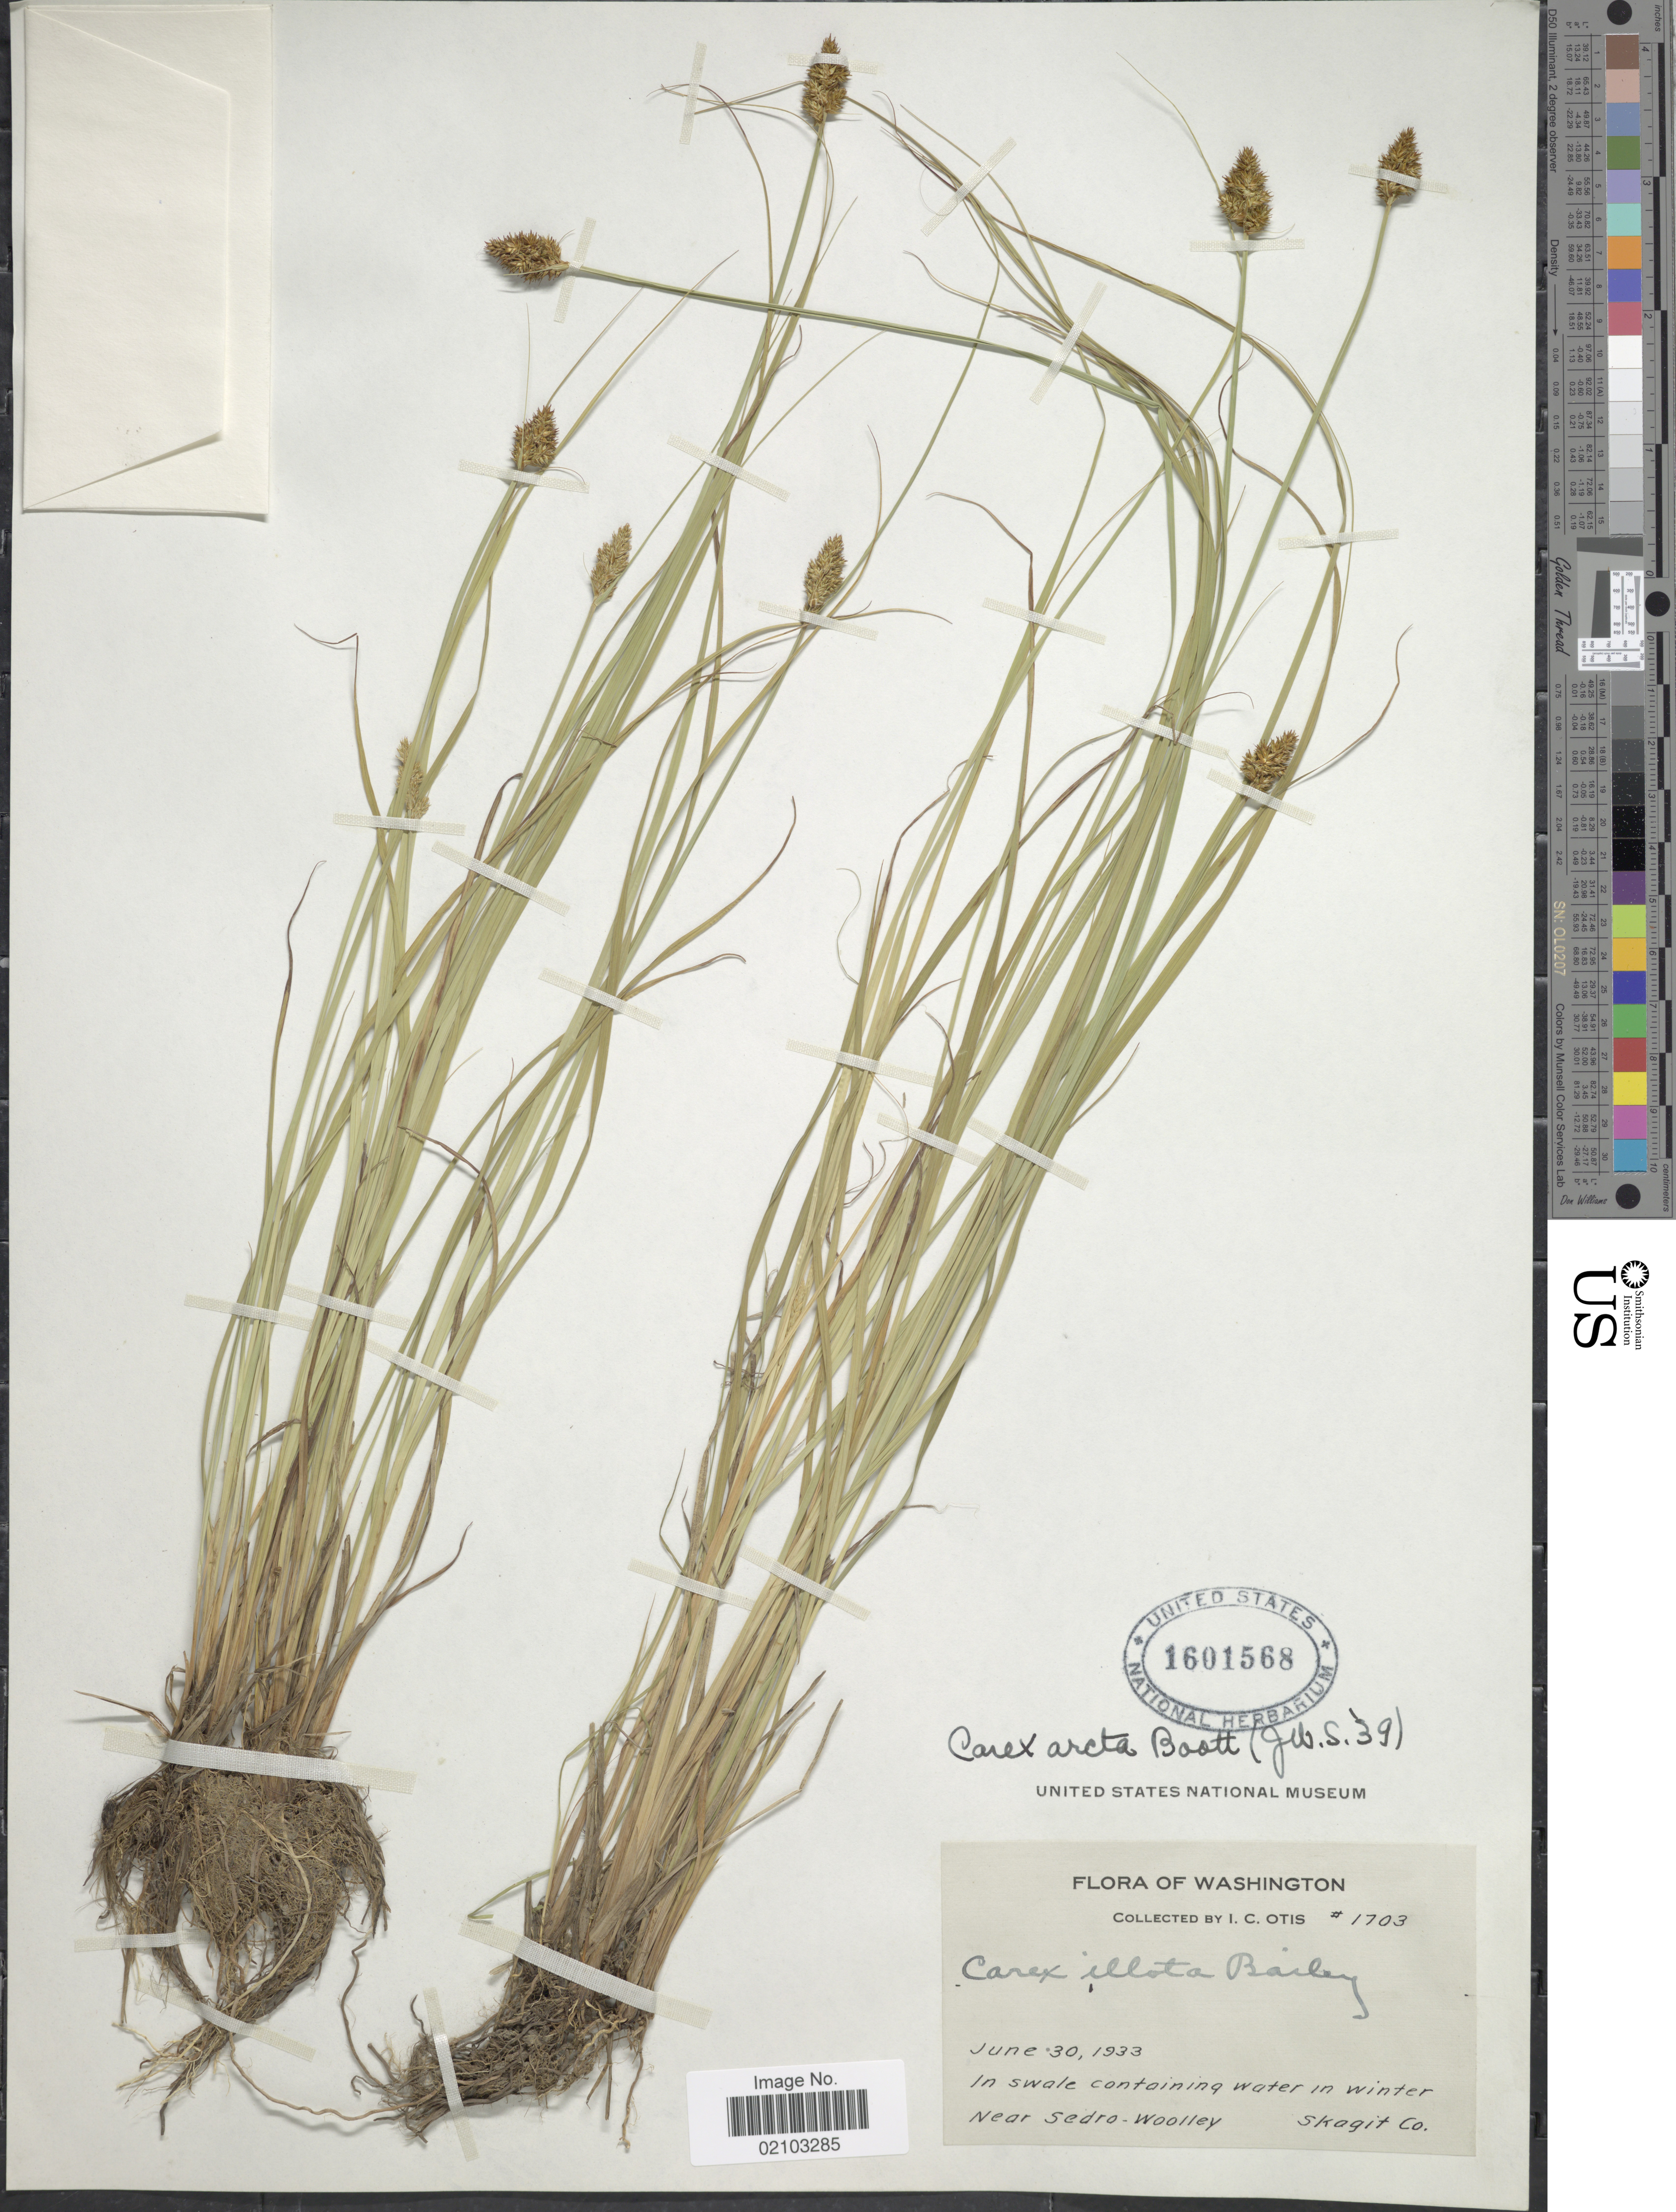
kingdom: Plantae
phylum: Tracheophyta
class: Liliopsida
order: Poales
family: Cyperaceae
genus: Carex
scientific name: Carex arcta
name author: Boott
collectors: I. C. Otis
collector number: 1703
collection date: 1933-06-30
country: United States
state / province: Washington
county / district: Skagit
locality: In swale containing water in winter. Near Sedra-Woolley Skagit Co.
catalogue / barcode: US 1601568